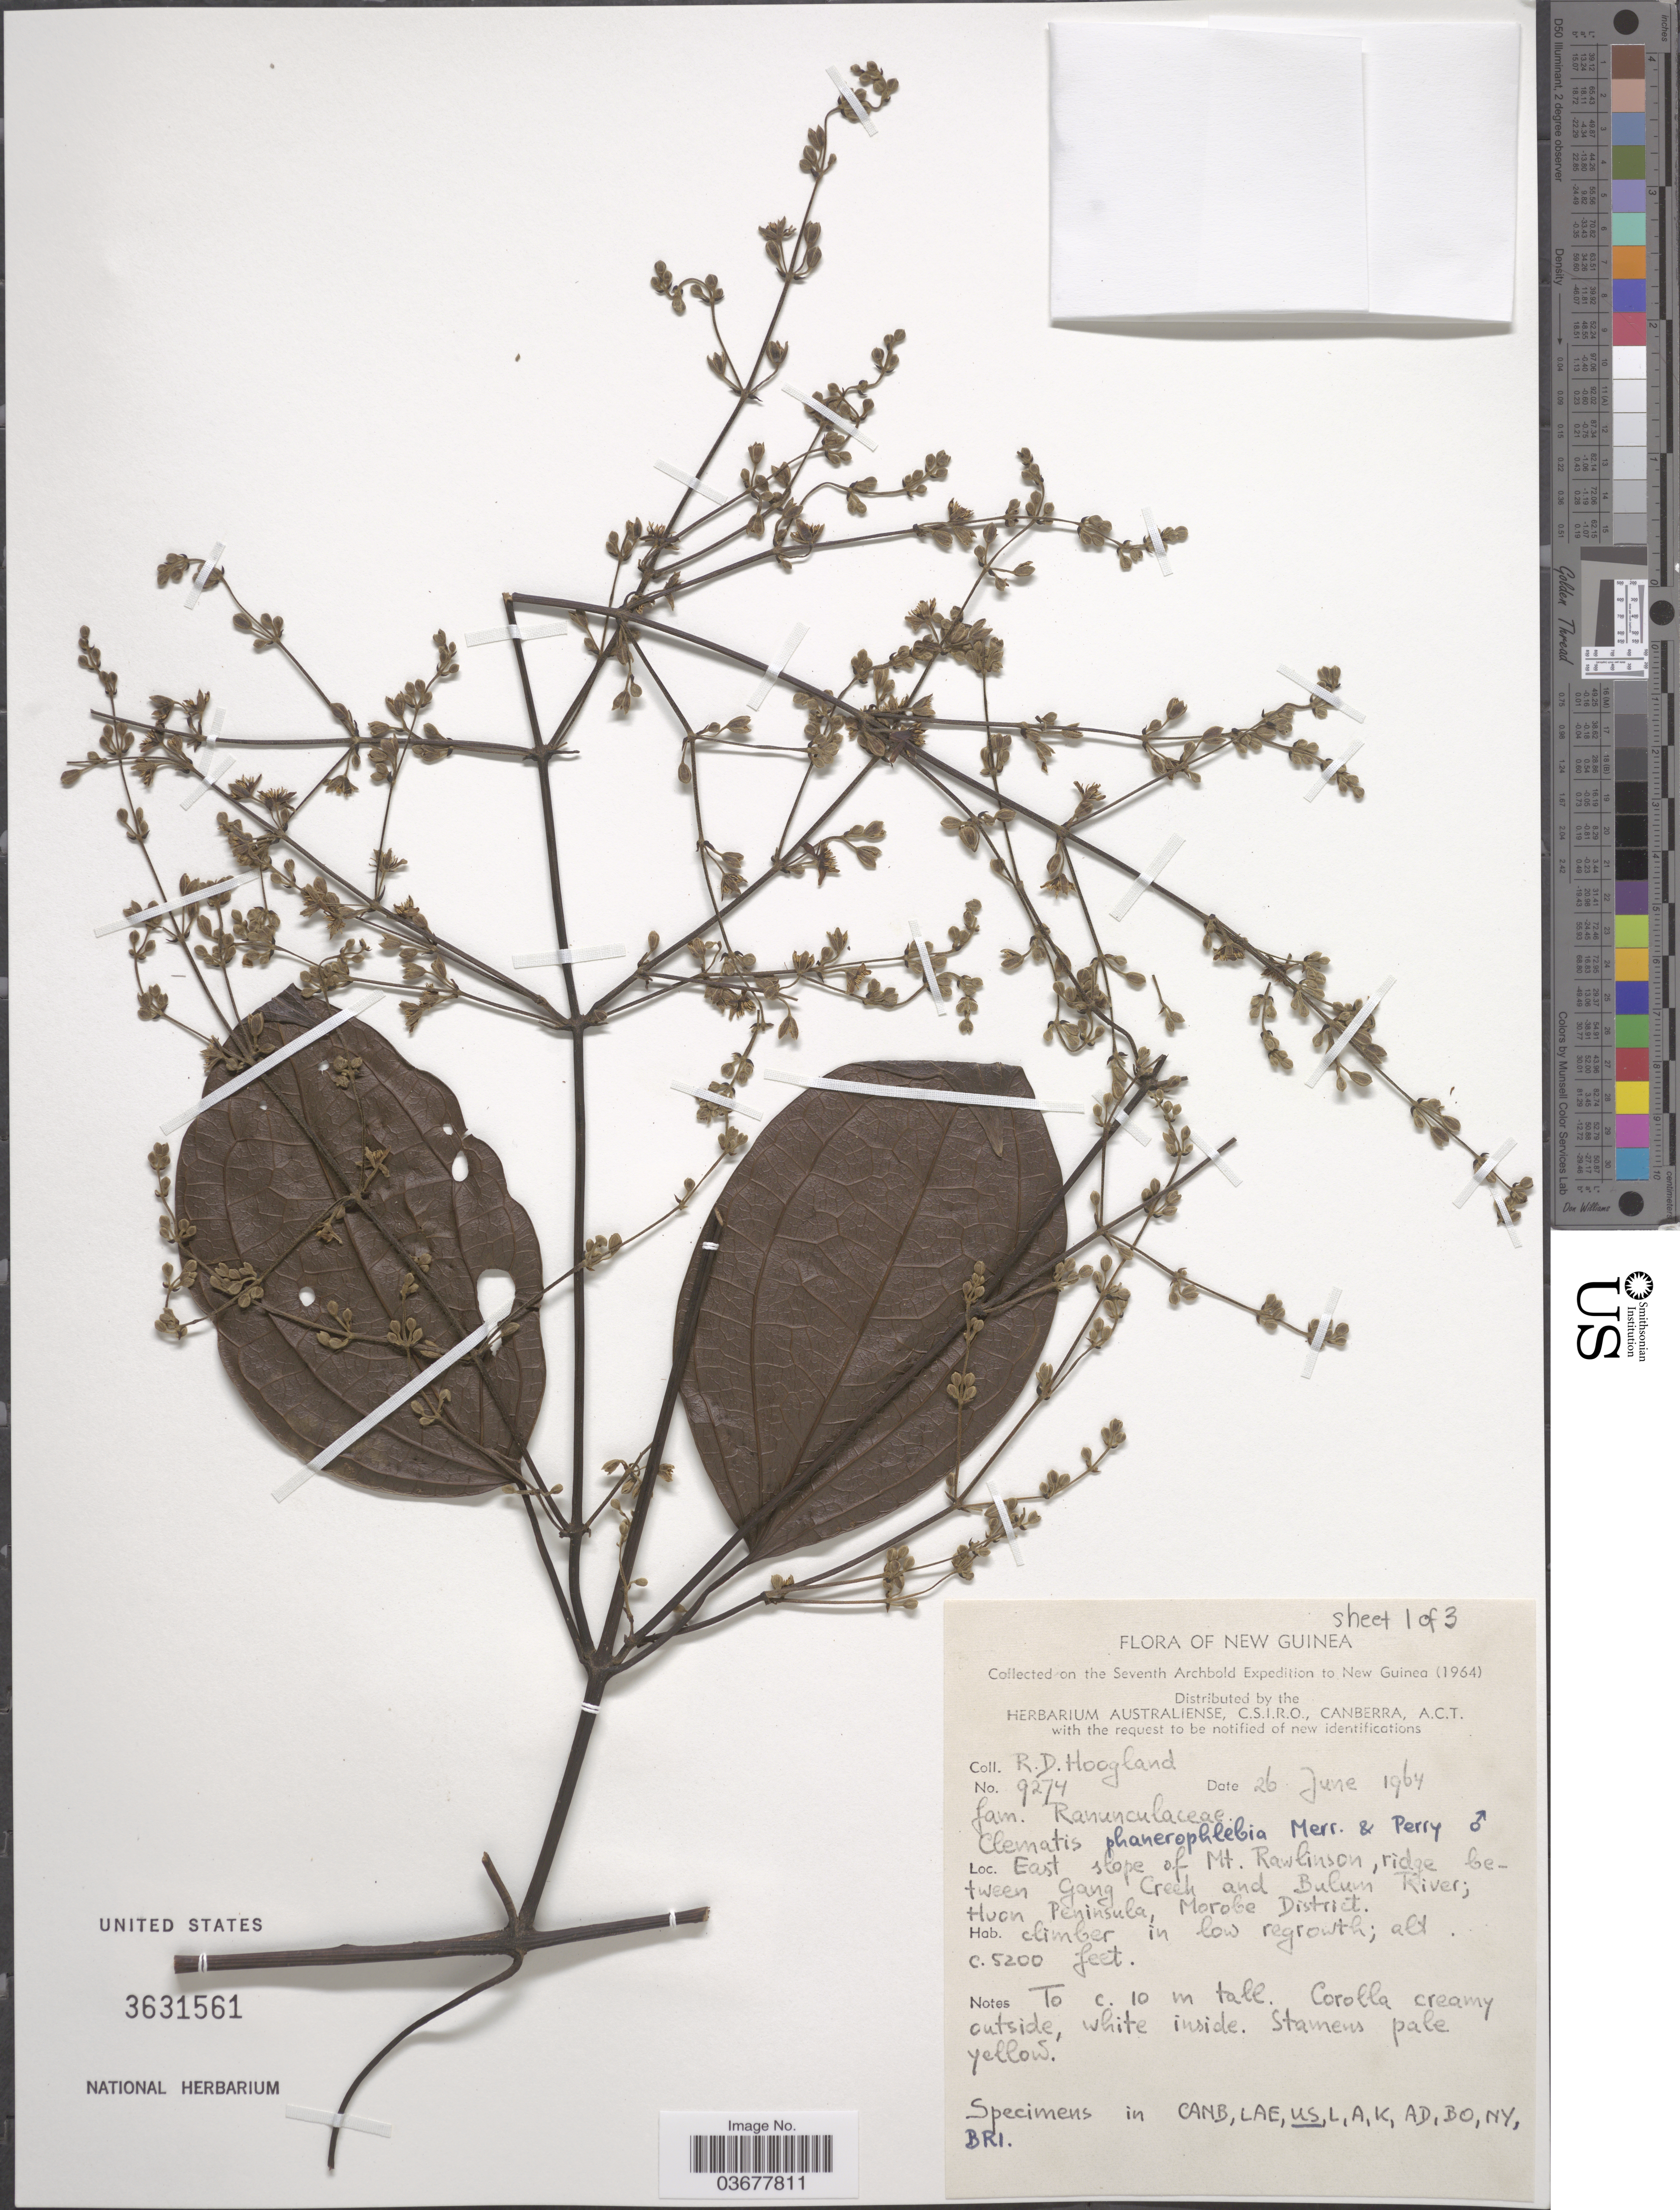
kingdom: Plantae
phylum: Tracheophyta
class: Magnoliopsida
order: Ranunculales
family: Ranunculaceae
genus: Clematis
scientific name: Clematis phanerophlebia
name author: Merr. & L.M. Perry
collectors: R. D. Hoogland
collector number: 9274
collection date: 1964-06-26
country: Papua New Guinea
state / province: Morobe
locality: New Guinea. East slope of Mt. Rawlinson, ridge between Gang Creek and Bulum River; Huon Peninsula, Morobe District.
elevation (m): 1585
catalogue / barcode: US 3631561